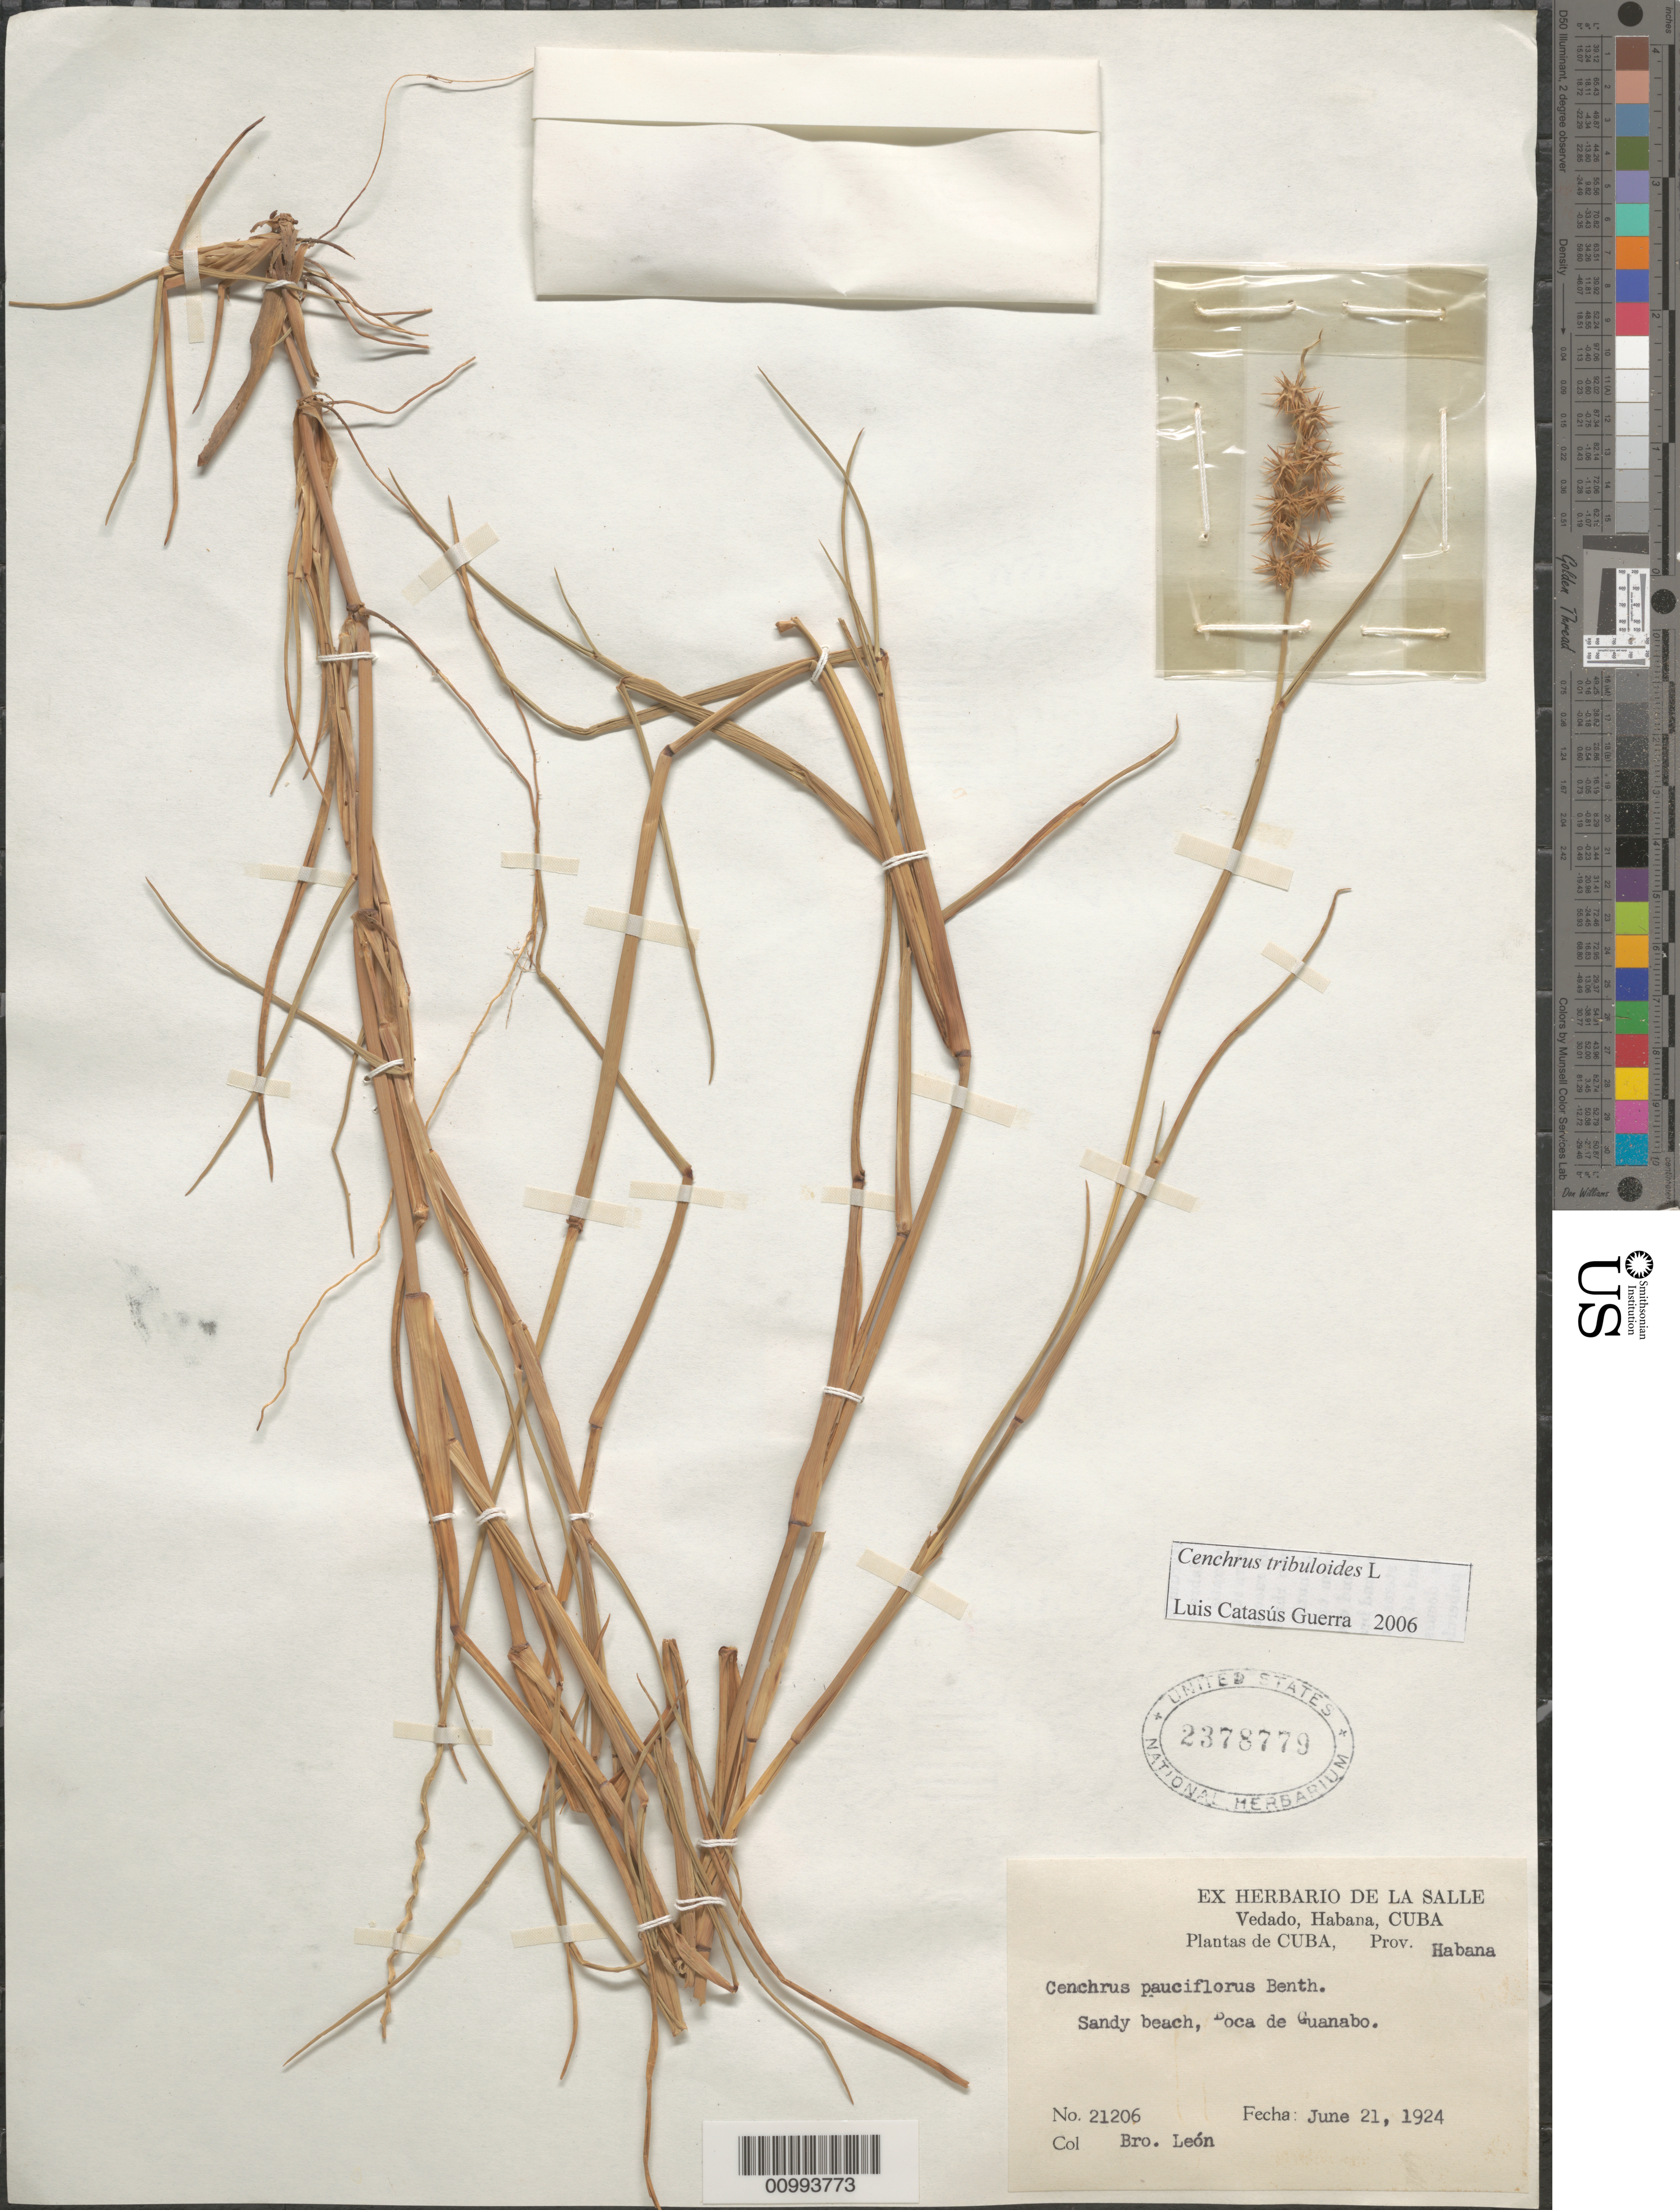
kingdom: Plantae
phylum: Tracheophyta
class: Liliopsida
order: Poales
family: Poaceae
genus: Cenchrus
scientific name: Cenchrus tribuloides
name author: L.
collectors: Bro. León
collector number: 21206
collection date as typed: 21 Jun 1924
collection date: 1924-06-21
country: Cuba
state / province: La Habana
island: Cuba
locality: Guanabo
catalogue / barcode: US 2378779